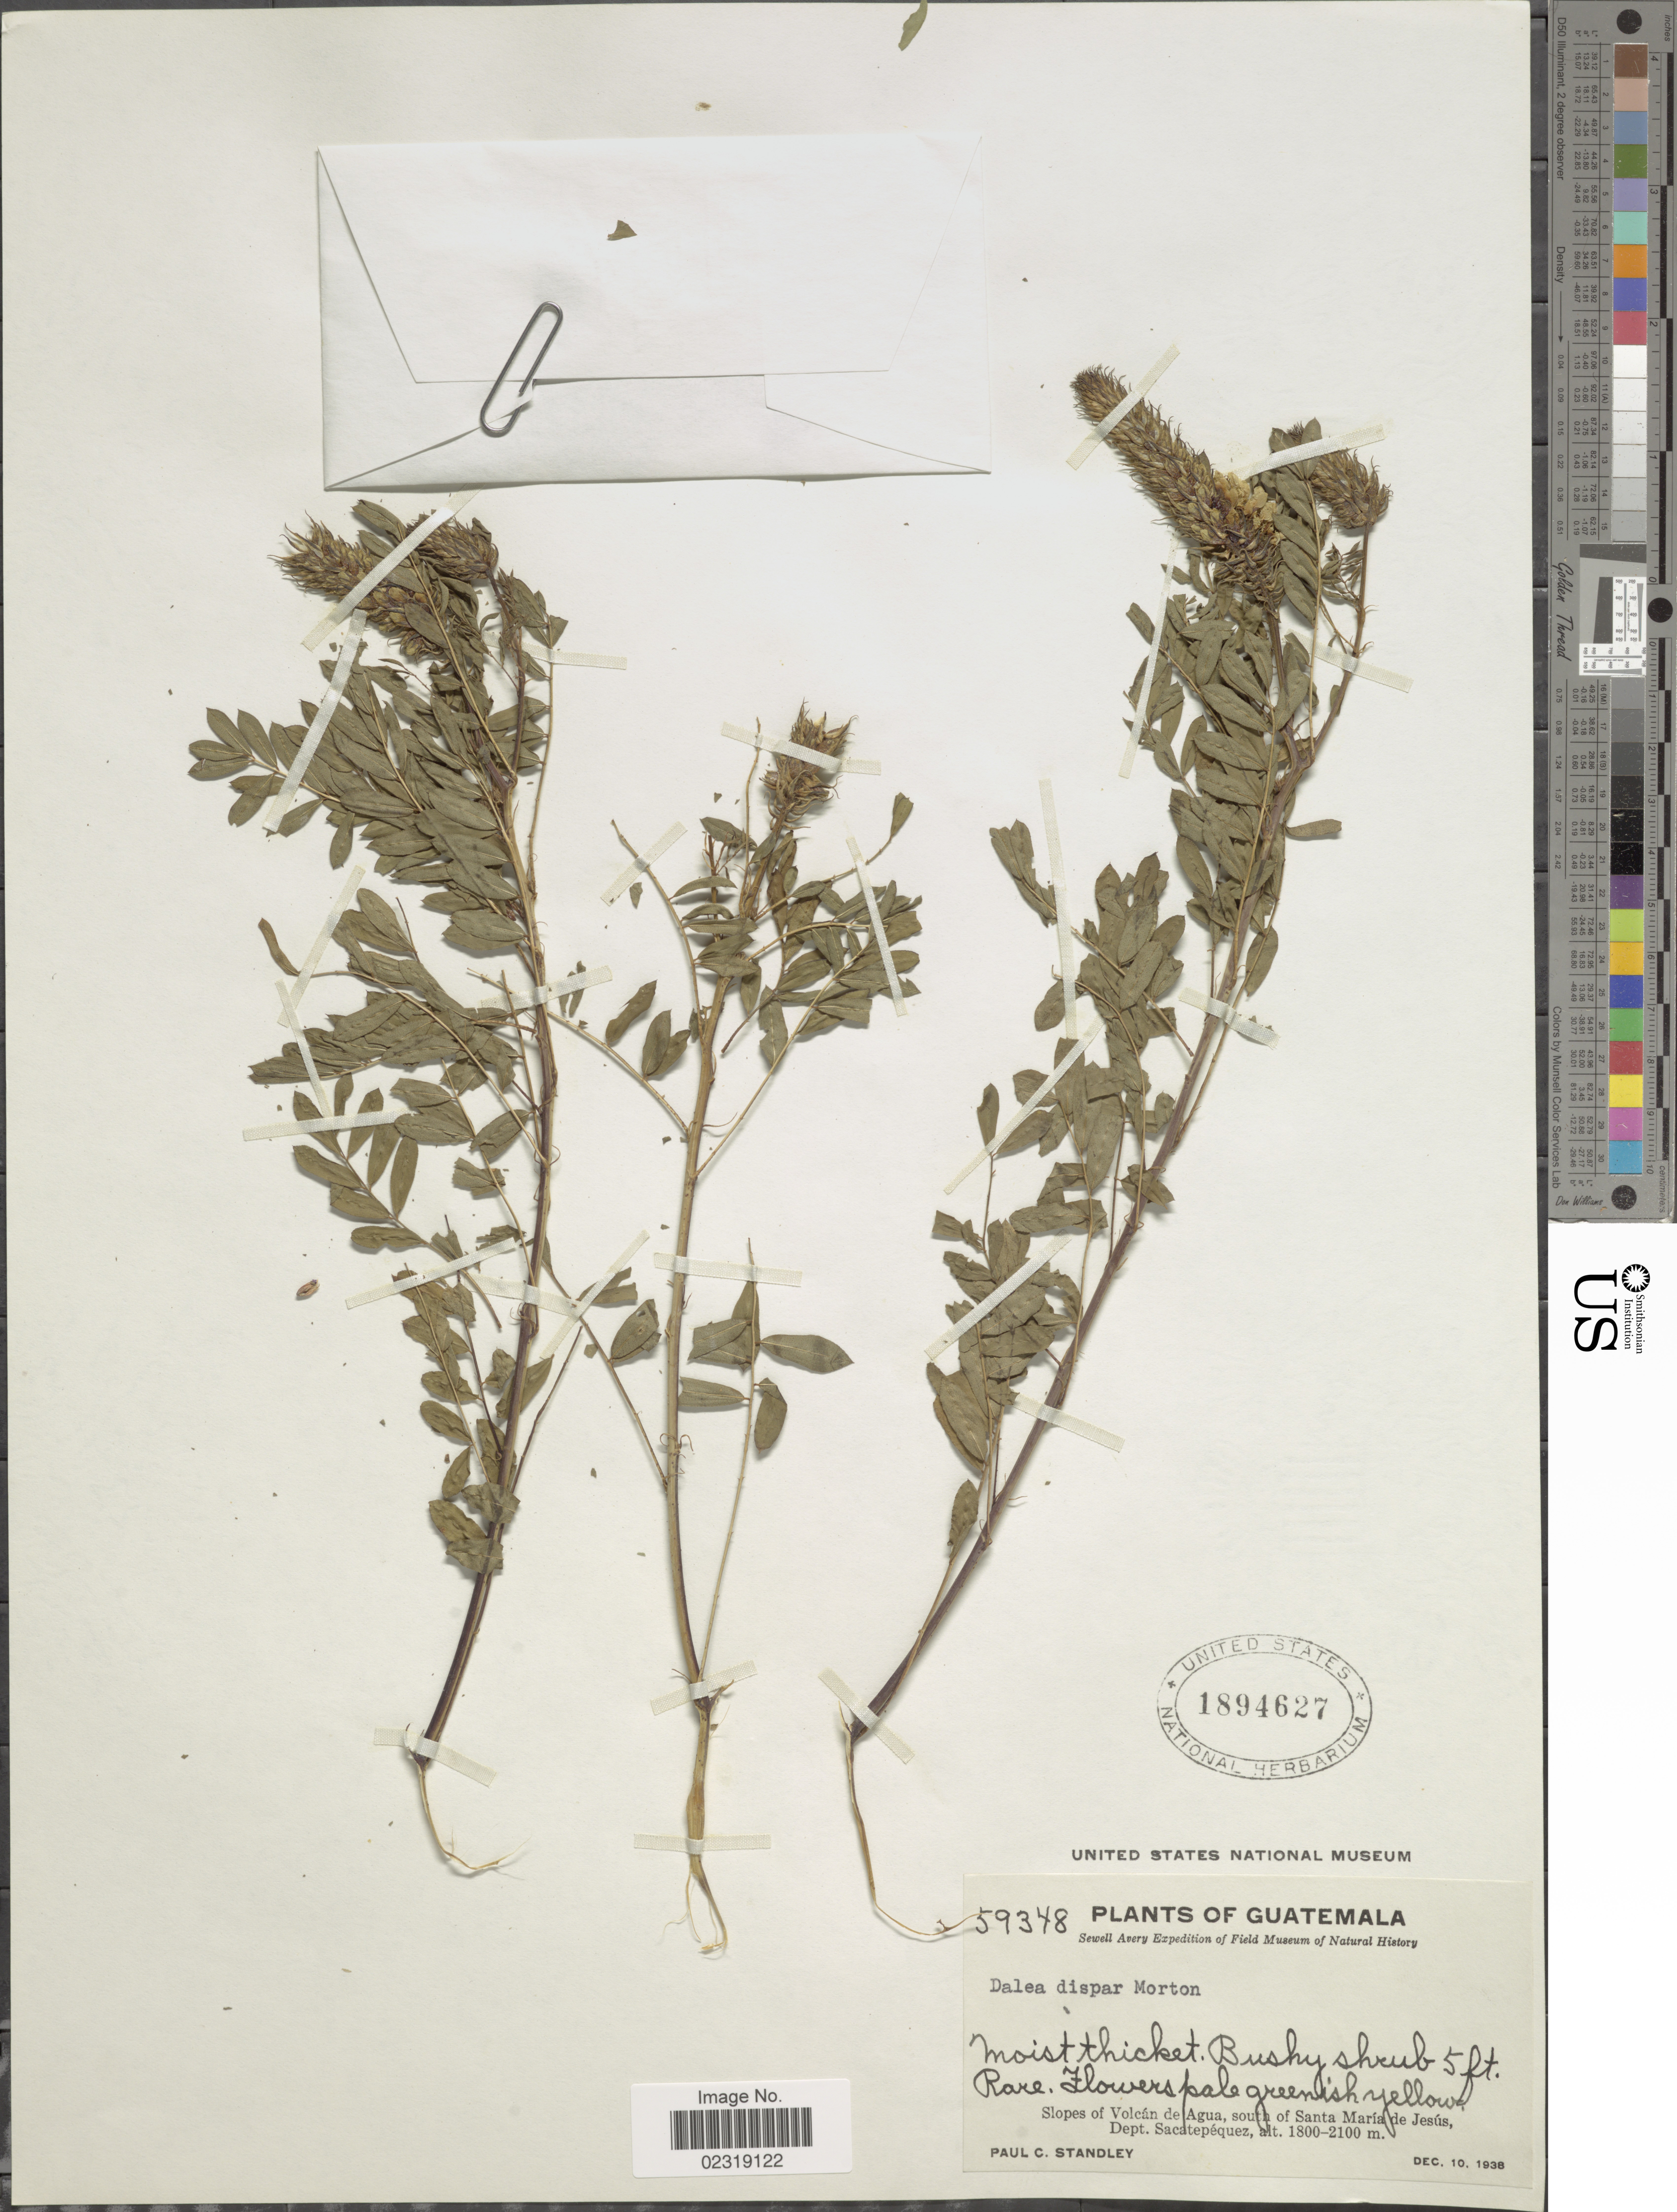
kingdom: Plantae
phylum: Tracheophyta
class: Magnoliopsida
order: Fabales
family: Fabaceae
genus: Dalea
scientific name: Dalea dispar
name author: C.V. Morton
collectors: P. C. Standley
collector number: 59348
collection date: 1938-12-10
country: Guatemala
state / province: Sacatepéquez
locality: Slopes of Volvan de Agua, south of Santa Maria de Jesus, Dept. Sacatepequez.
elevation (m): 1800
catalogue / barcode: US 1894627